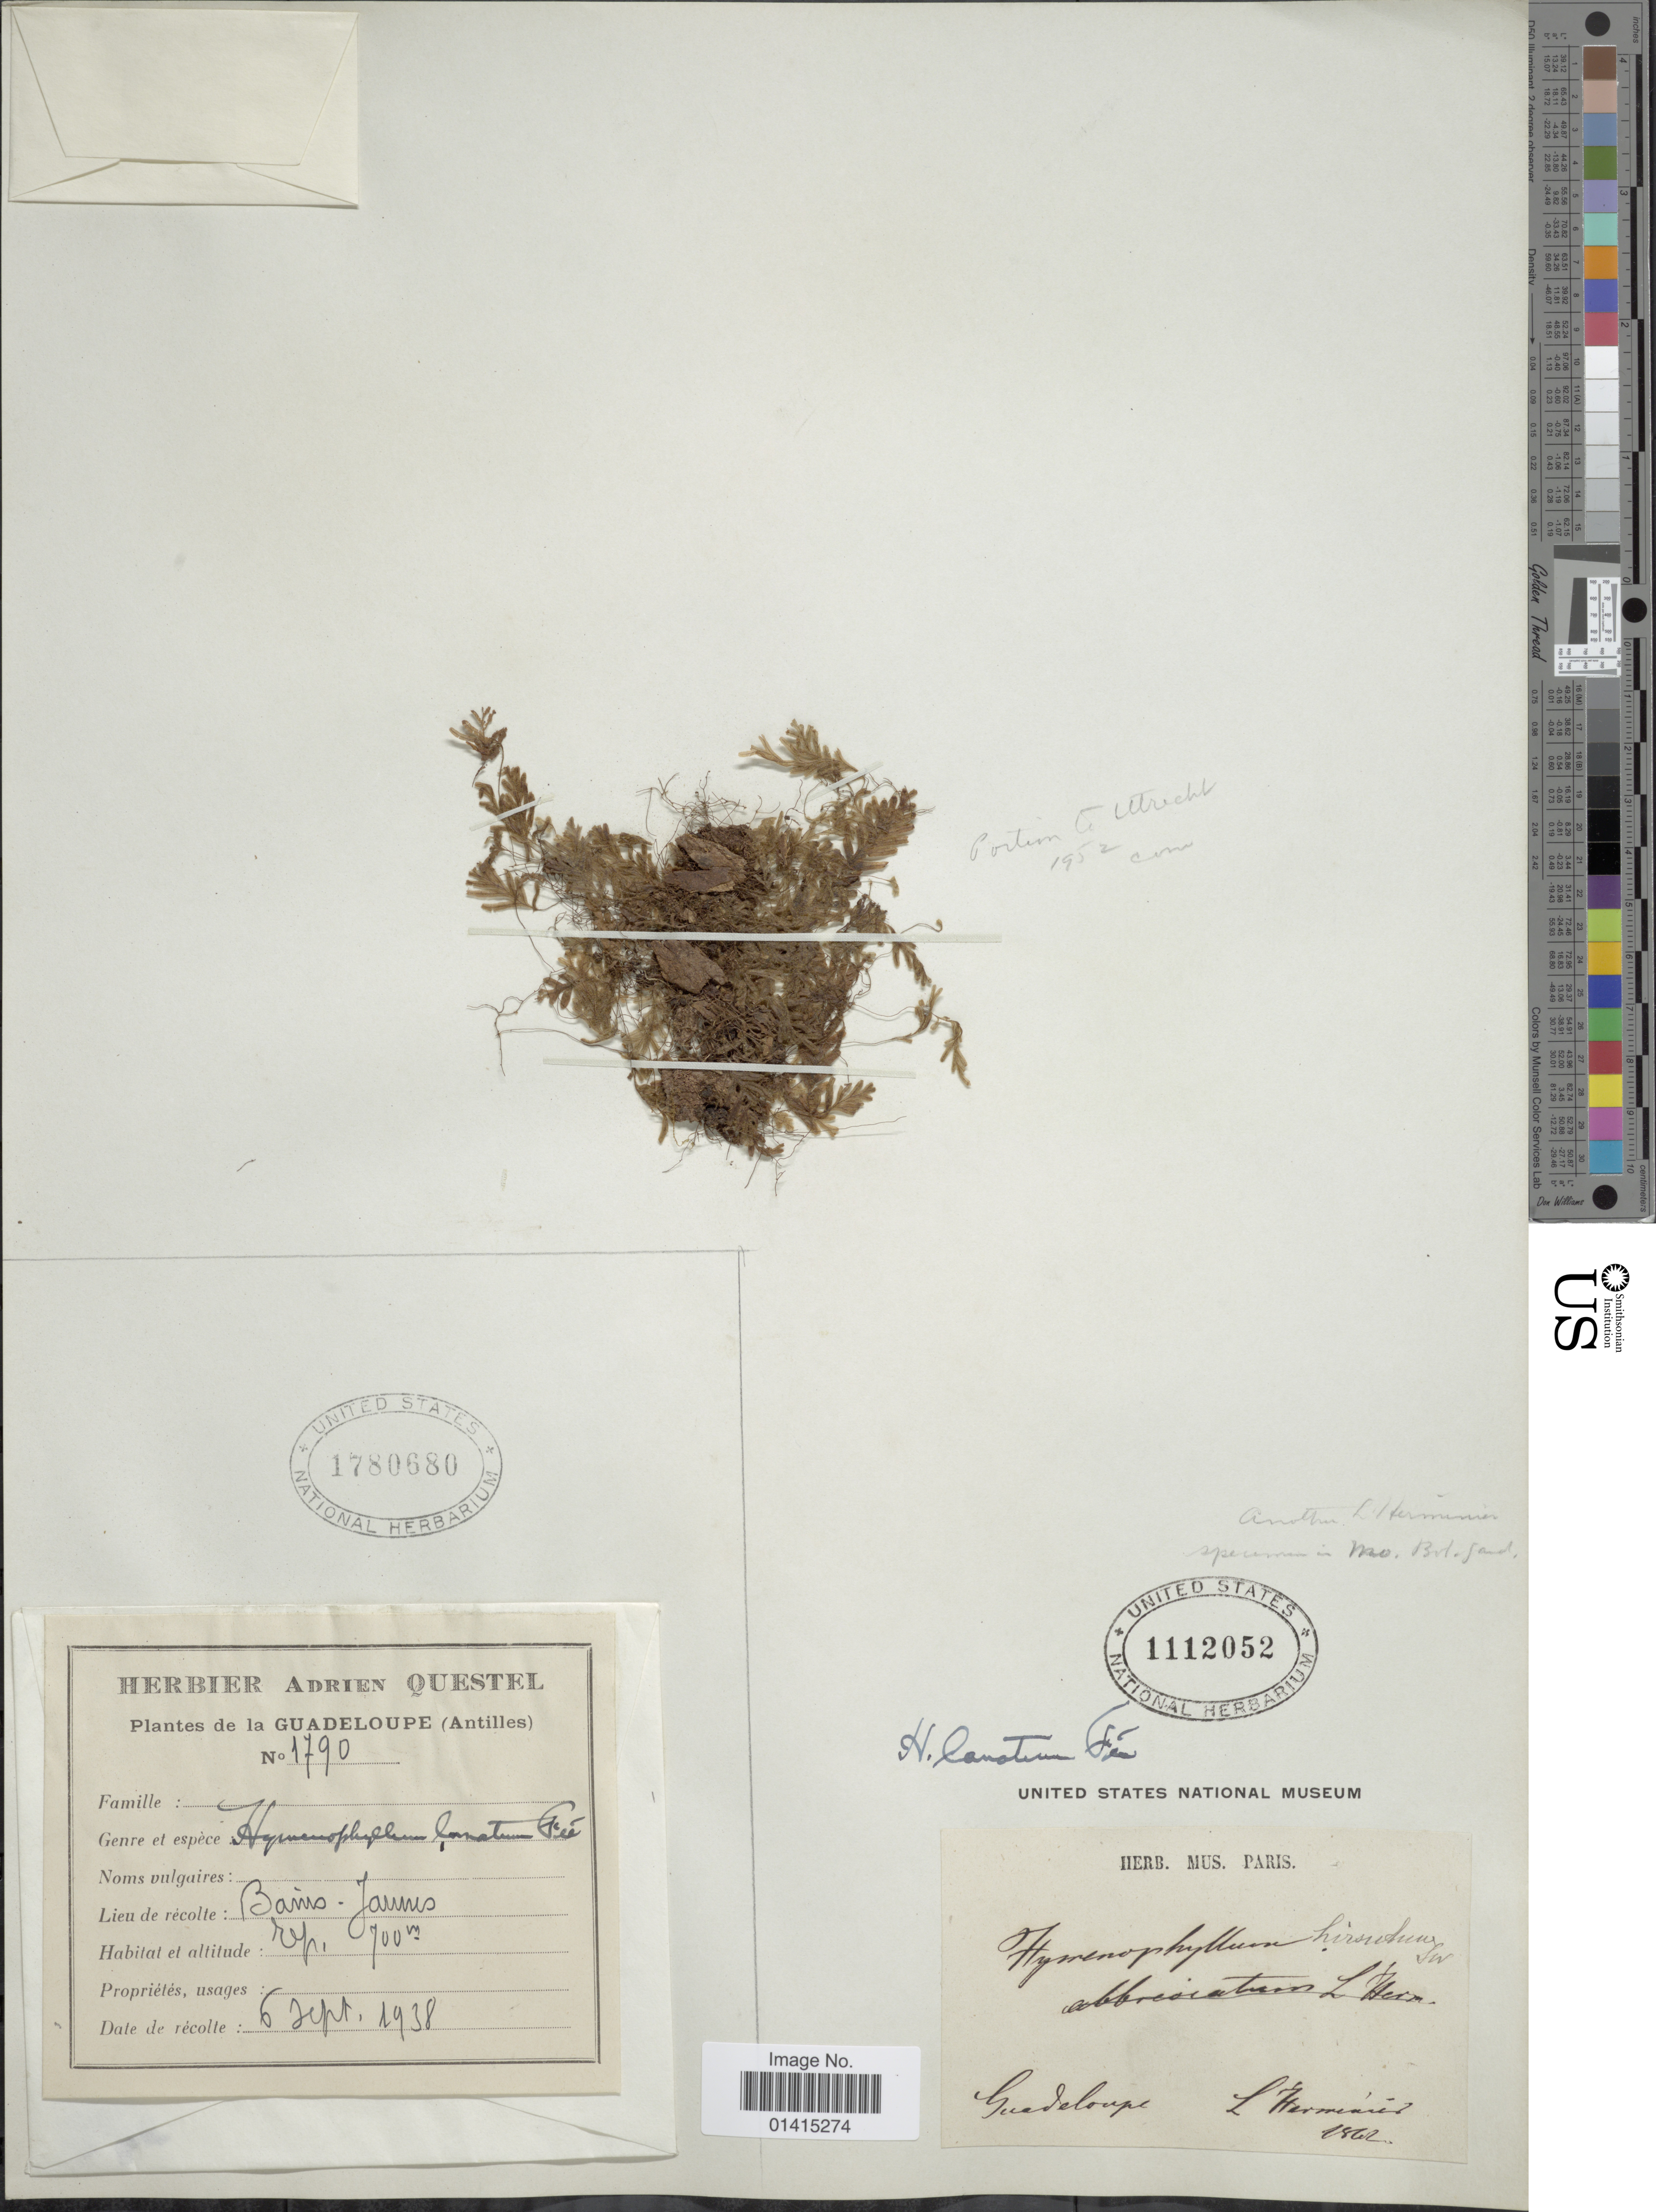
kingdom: Plantae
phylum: Tracheophyta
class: Polypodiopsida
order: Hymenophyllales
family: Hymenophyllaceae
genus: Hymenophyllum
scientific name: Hymenophyllum lanatum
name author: Fée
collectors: A. Questel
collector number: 1790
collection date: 1938-09-06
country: Guadeloupe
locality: Bains Jaunes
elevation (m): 700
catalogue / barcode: US 1780680-2